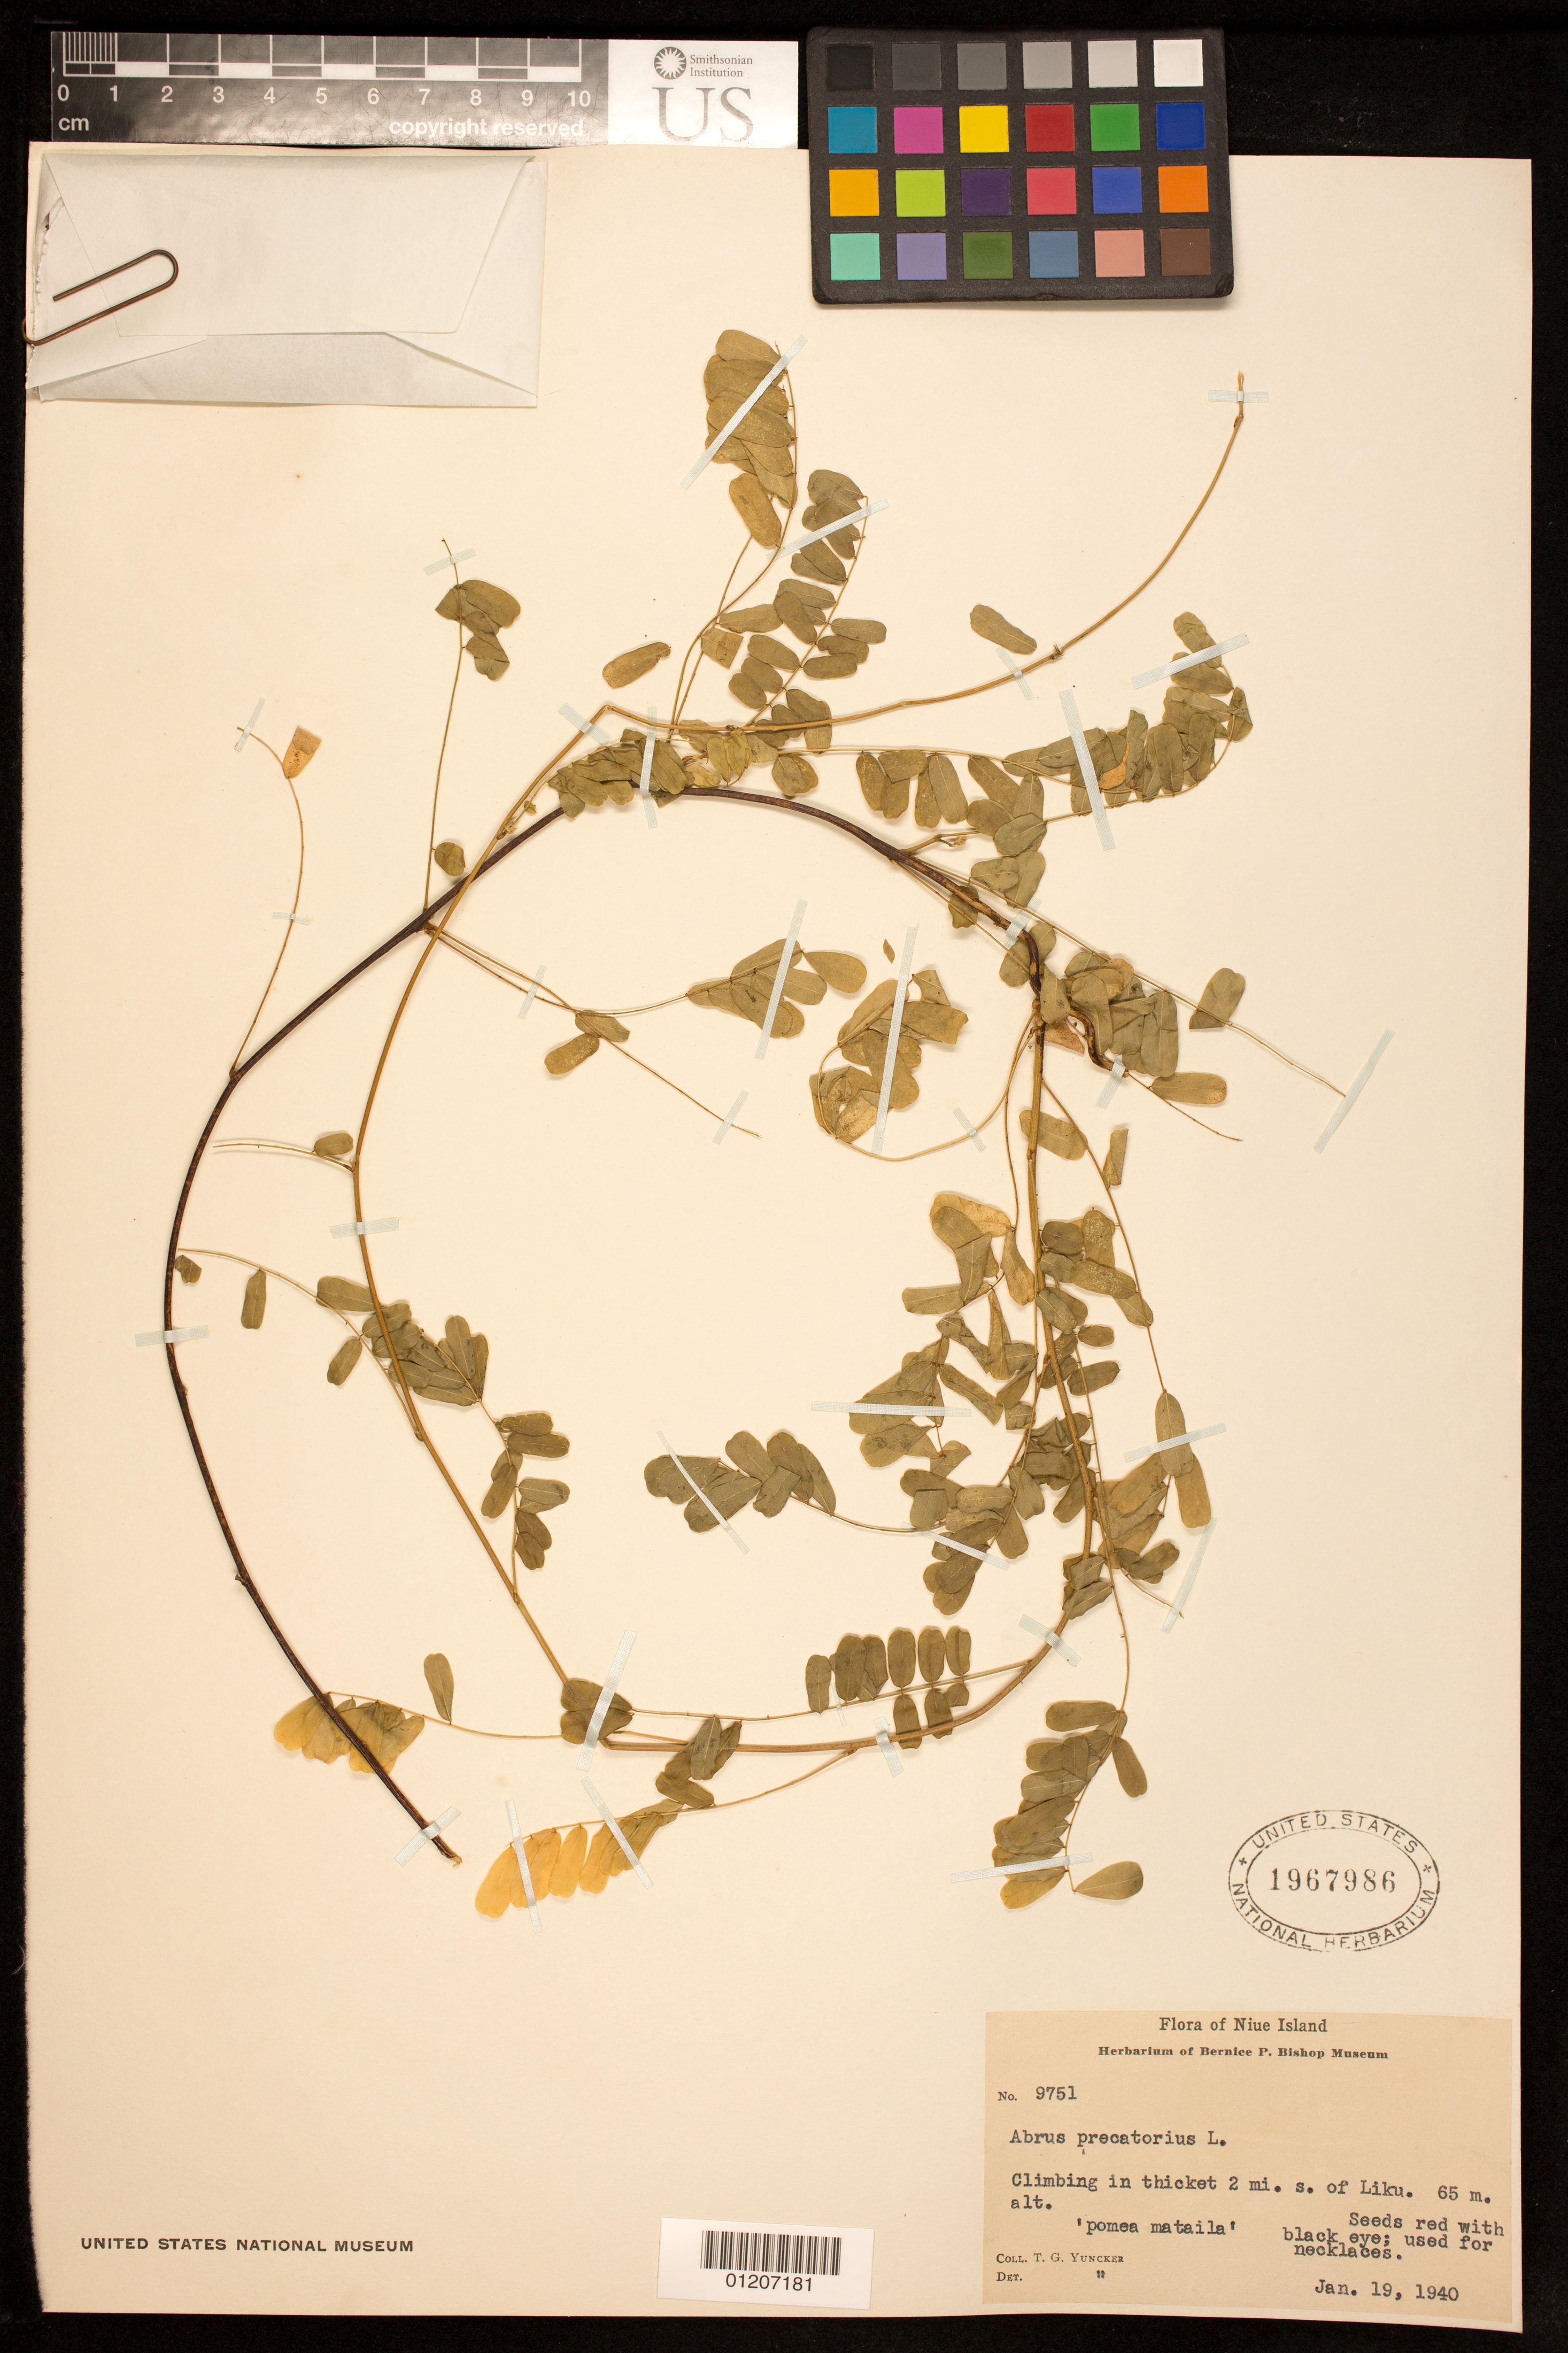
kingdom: Plantae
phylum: Tracheophyta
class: Magnoliopsida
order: Fabales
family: Fabaceae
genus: Abrus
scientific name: Abrus precatorius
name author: L.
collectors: T. G. Yuncker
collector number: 9751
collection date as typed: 19 Jan 1940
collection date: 1940-01-19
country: Niue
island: Niue I.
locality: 2 mi. s. of Liku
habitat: In thicket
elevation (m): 65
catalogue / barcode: US 1967986